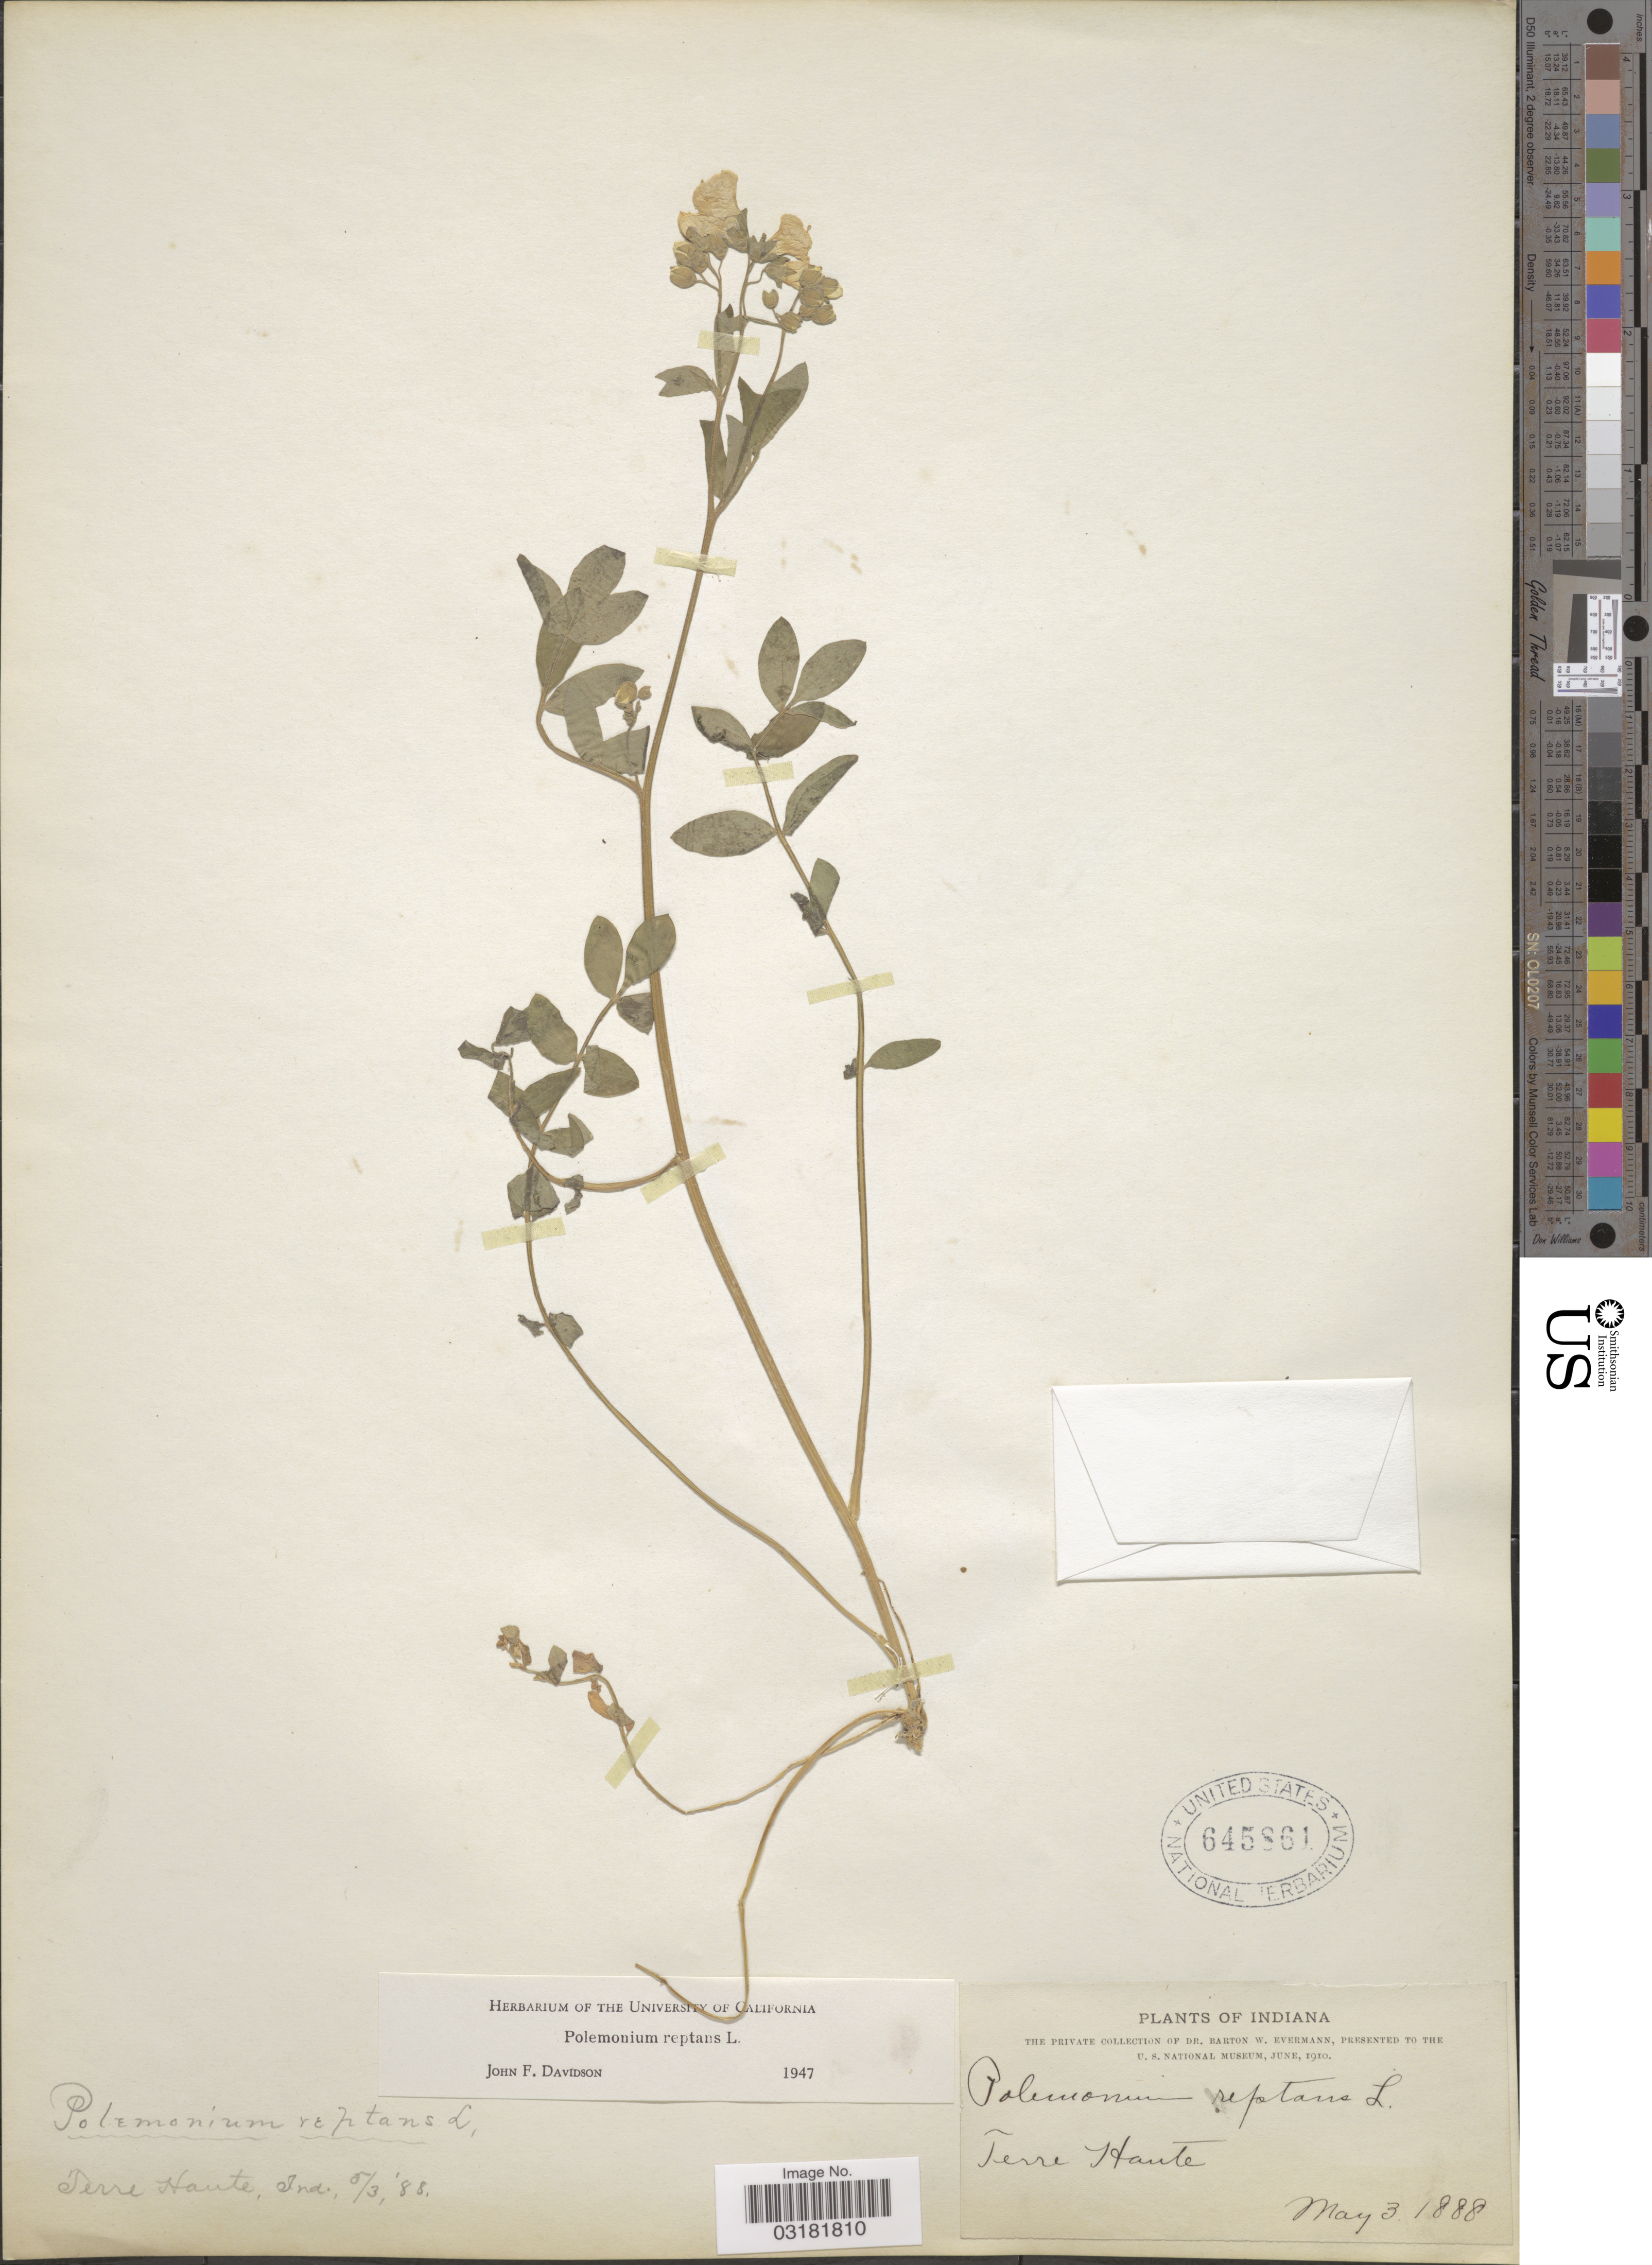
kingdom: Plantae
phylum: Tracheophyta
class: Magnoliopsida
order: Ericales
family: Polemoniaceae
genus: Polemonium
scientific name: Polemonium reptans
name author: L.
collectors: B. W. Evermann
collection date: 1888-05-03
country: United States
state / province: Indiana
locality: Terre Haute, Ind.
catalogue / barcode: US 645861